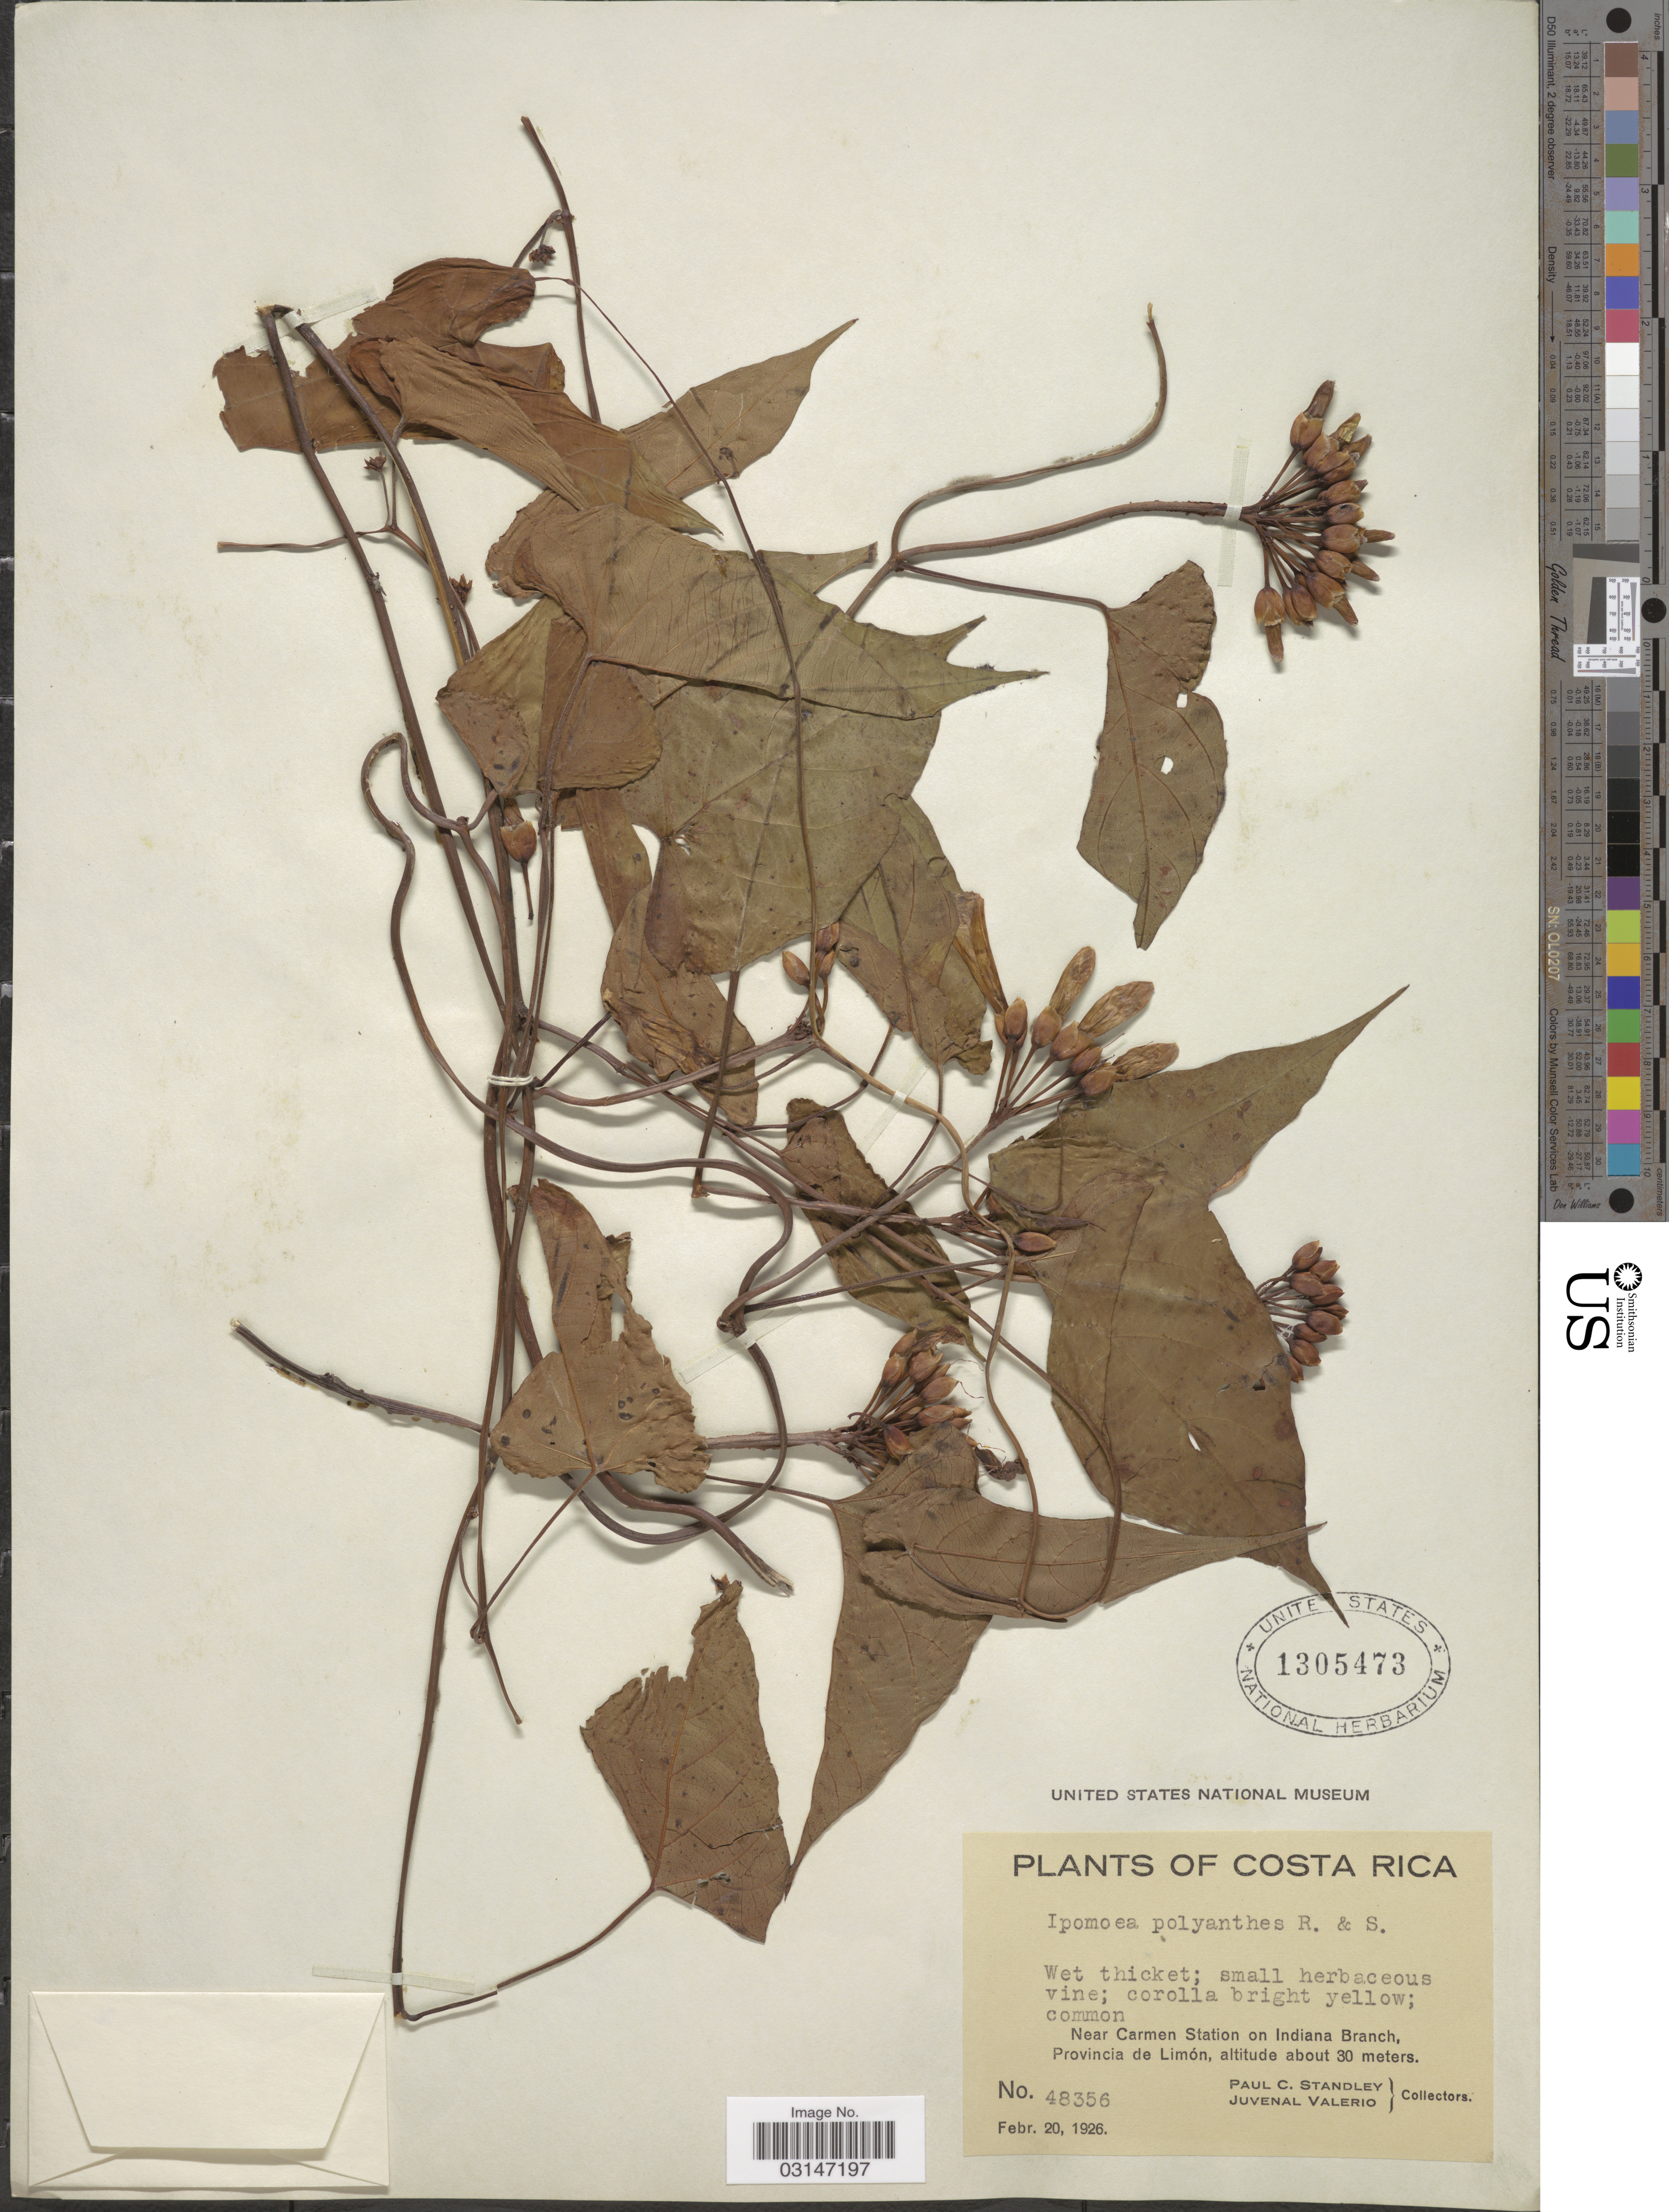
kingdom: Plantae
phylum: Tracheophyta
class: Magnoliopsida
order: Solanales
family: Convolvulaceae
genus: Camonea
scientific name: Camonea umbellata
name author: (L.) A. R. Simões & Staples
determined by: Strong, Mark T., (BOT), Smithsonian Institution - National Museum of Natural History (UNITED STATES)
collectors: P. C. Standley & J. Valerio R.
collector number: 48356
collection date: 1926-02-20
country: Costa Rica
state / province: Limón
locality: Near Carmen Station on Indiana Branch.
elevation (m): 30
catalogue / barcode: US 1305473